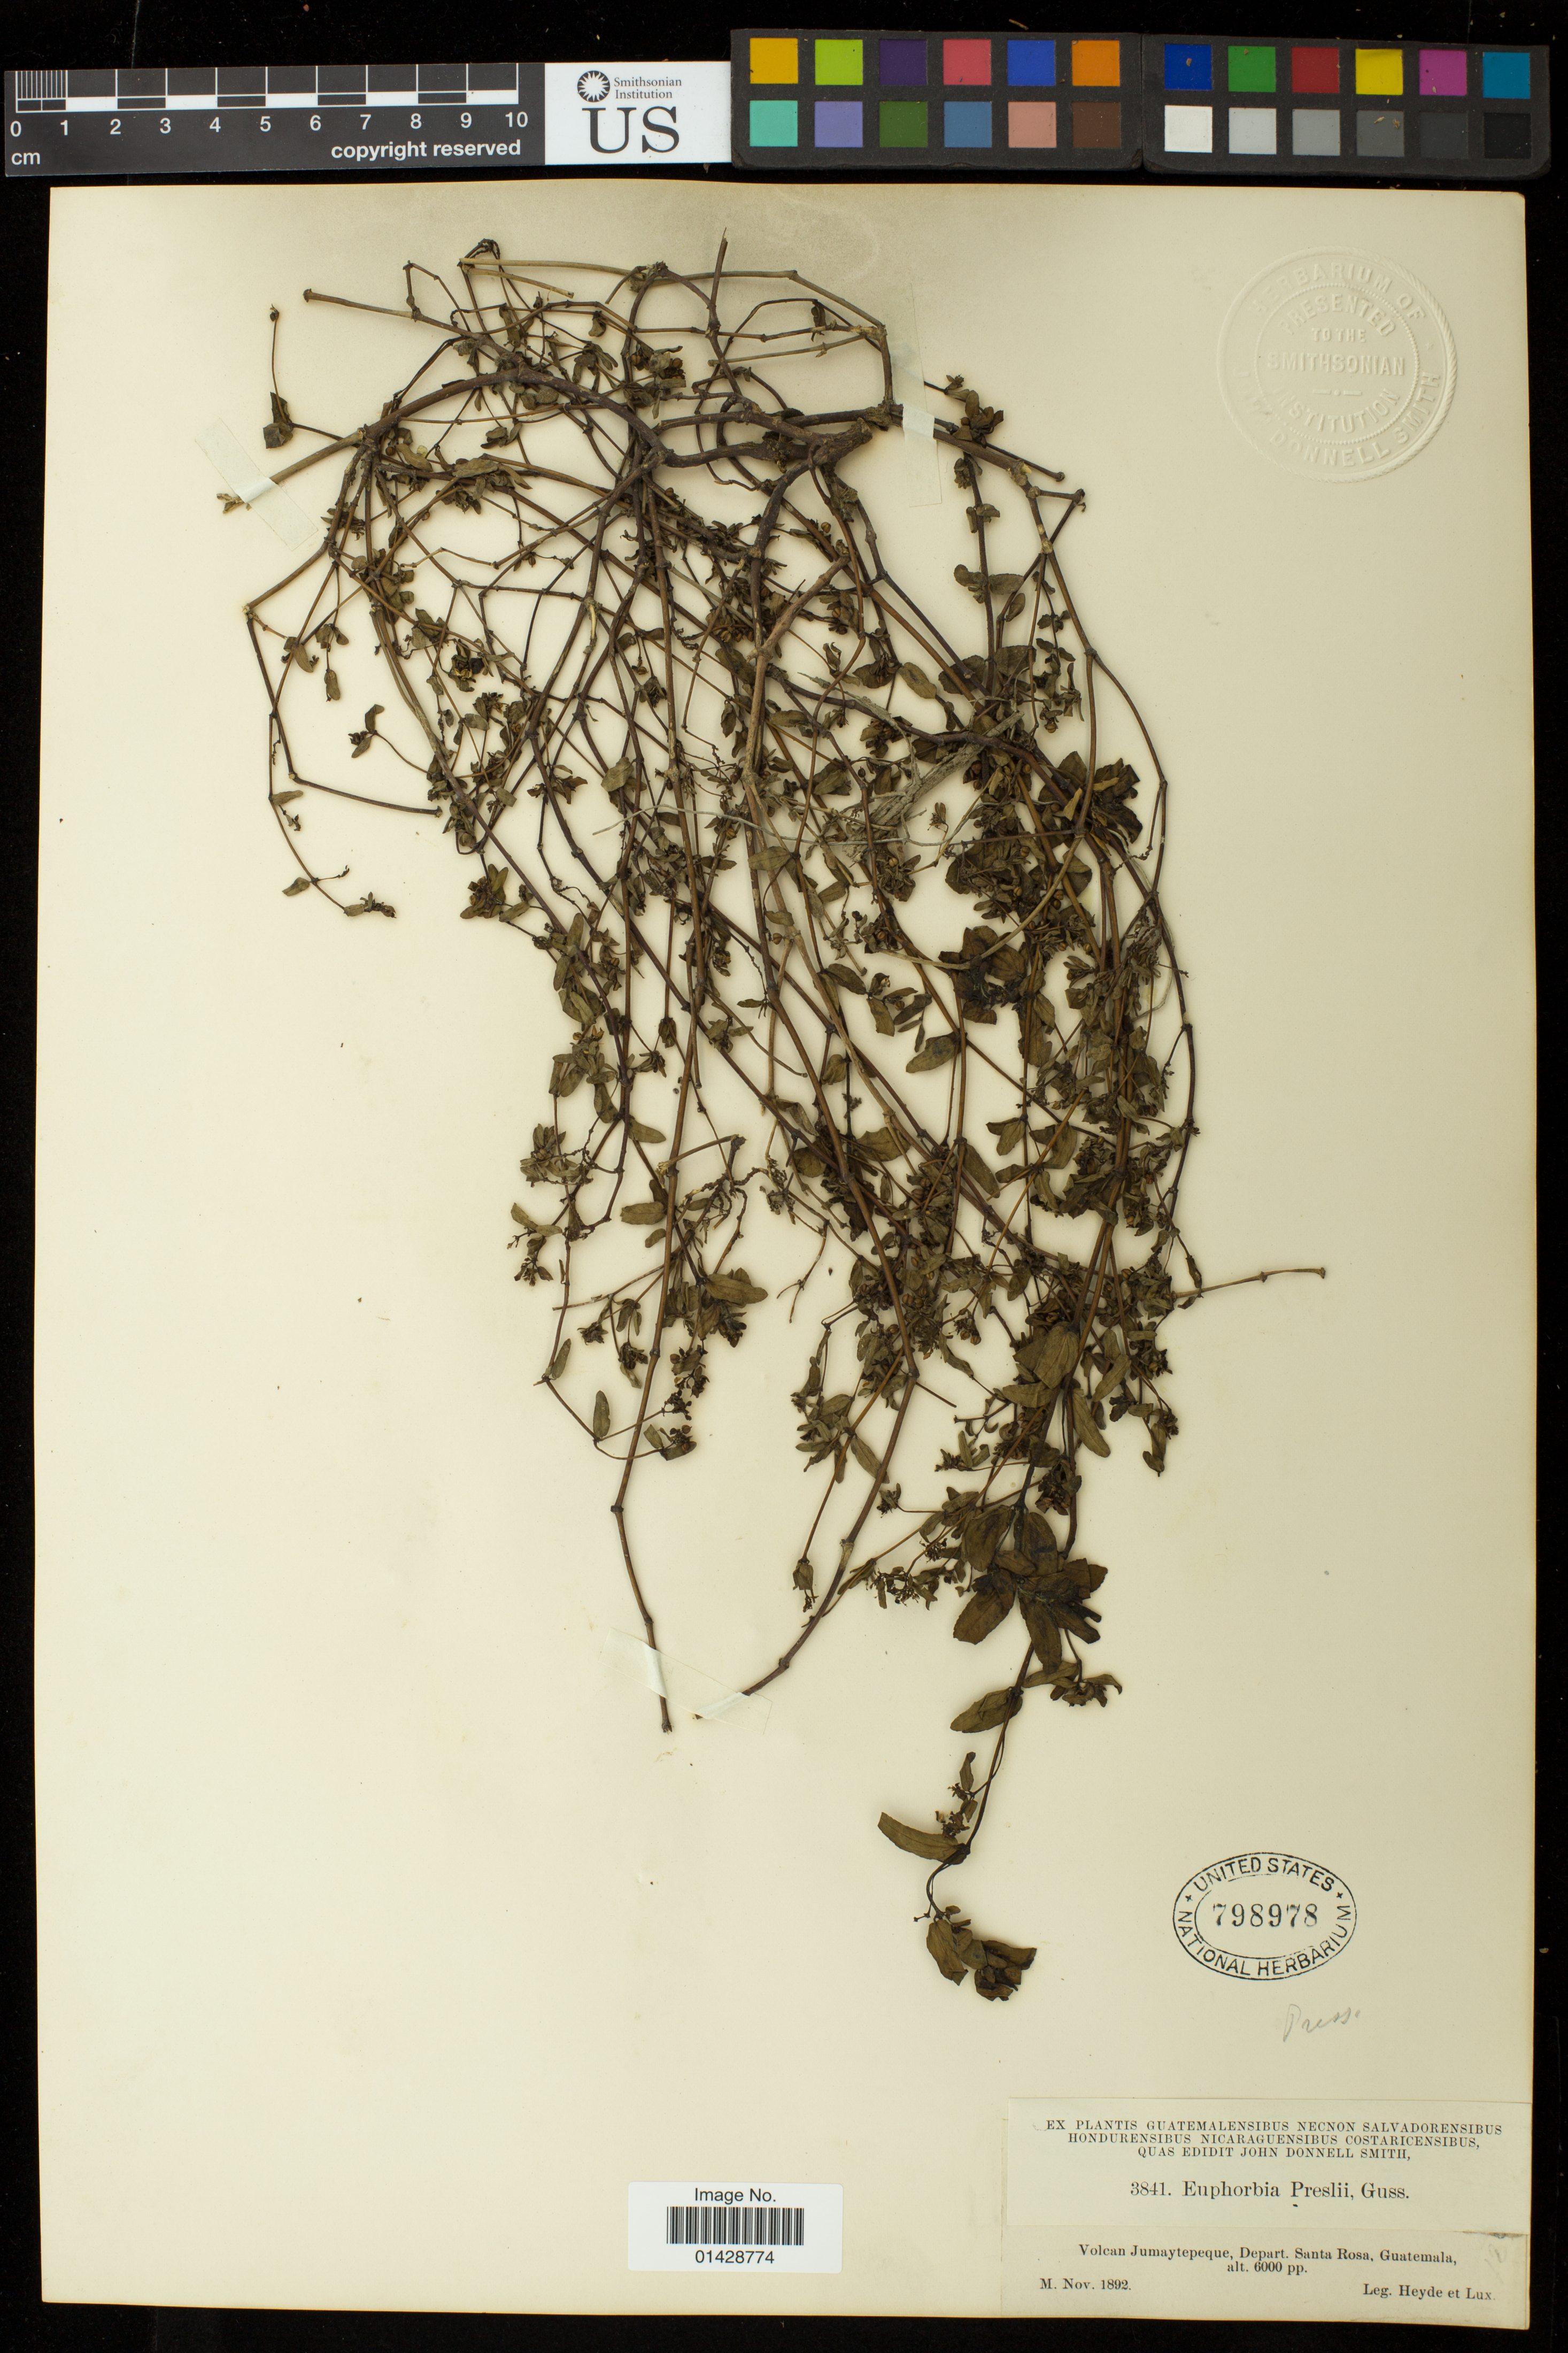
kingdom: Plantae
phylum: Tracheophyta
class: Magnoliopsida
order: Malpighiales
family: Euphorbiaceae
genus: Euphorbia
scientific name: Euphorbia maculata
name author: L.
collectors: Heyde & Lux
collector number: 3841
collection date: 1892-11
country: Guatemala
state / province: Santa Rosa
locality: Volcan Jumaytepeque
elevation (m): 1829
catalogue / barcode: US 798978